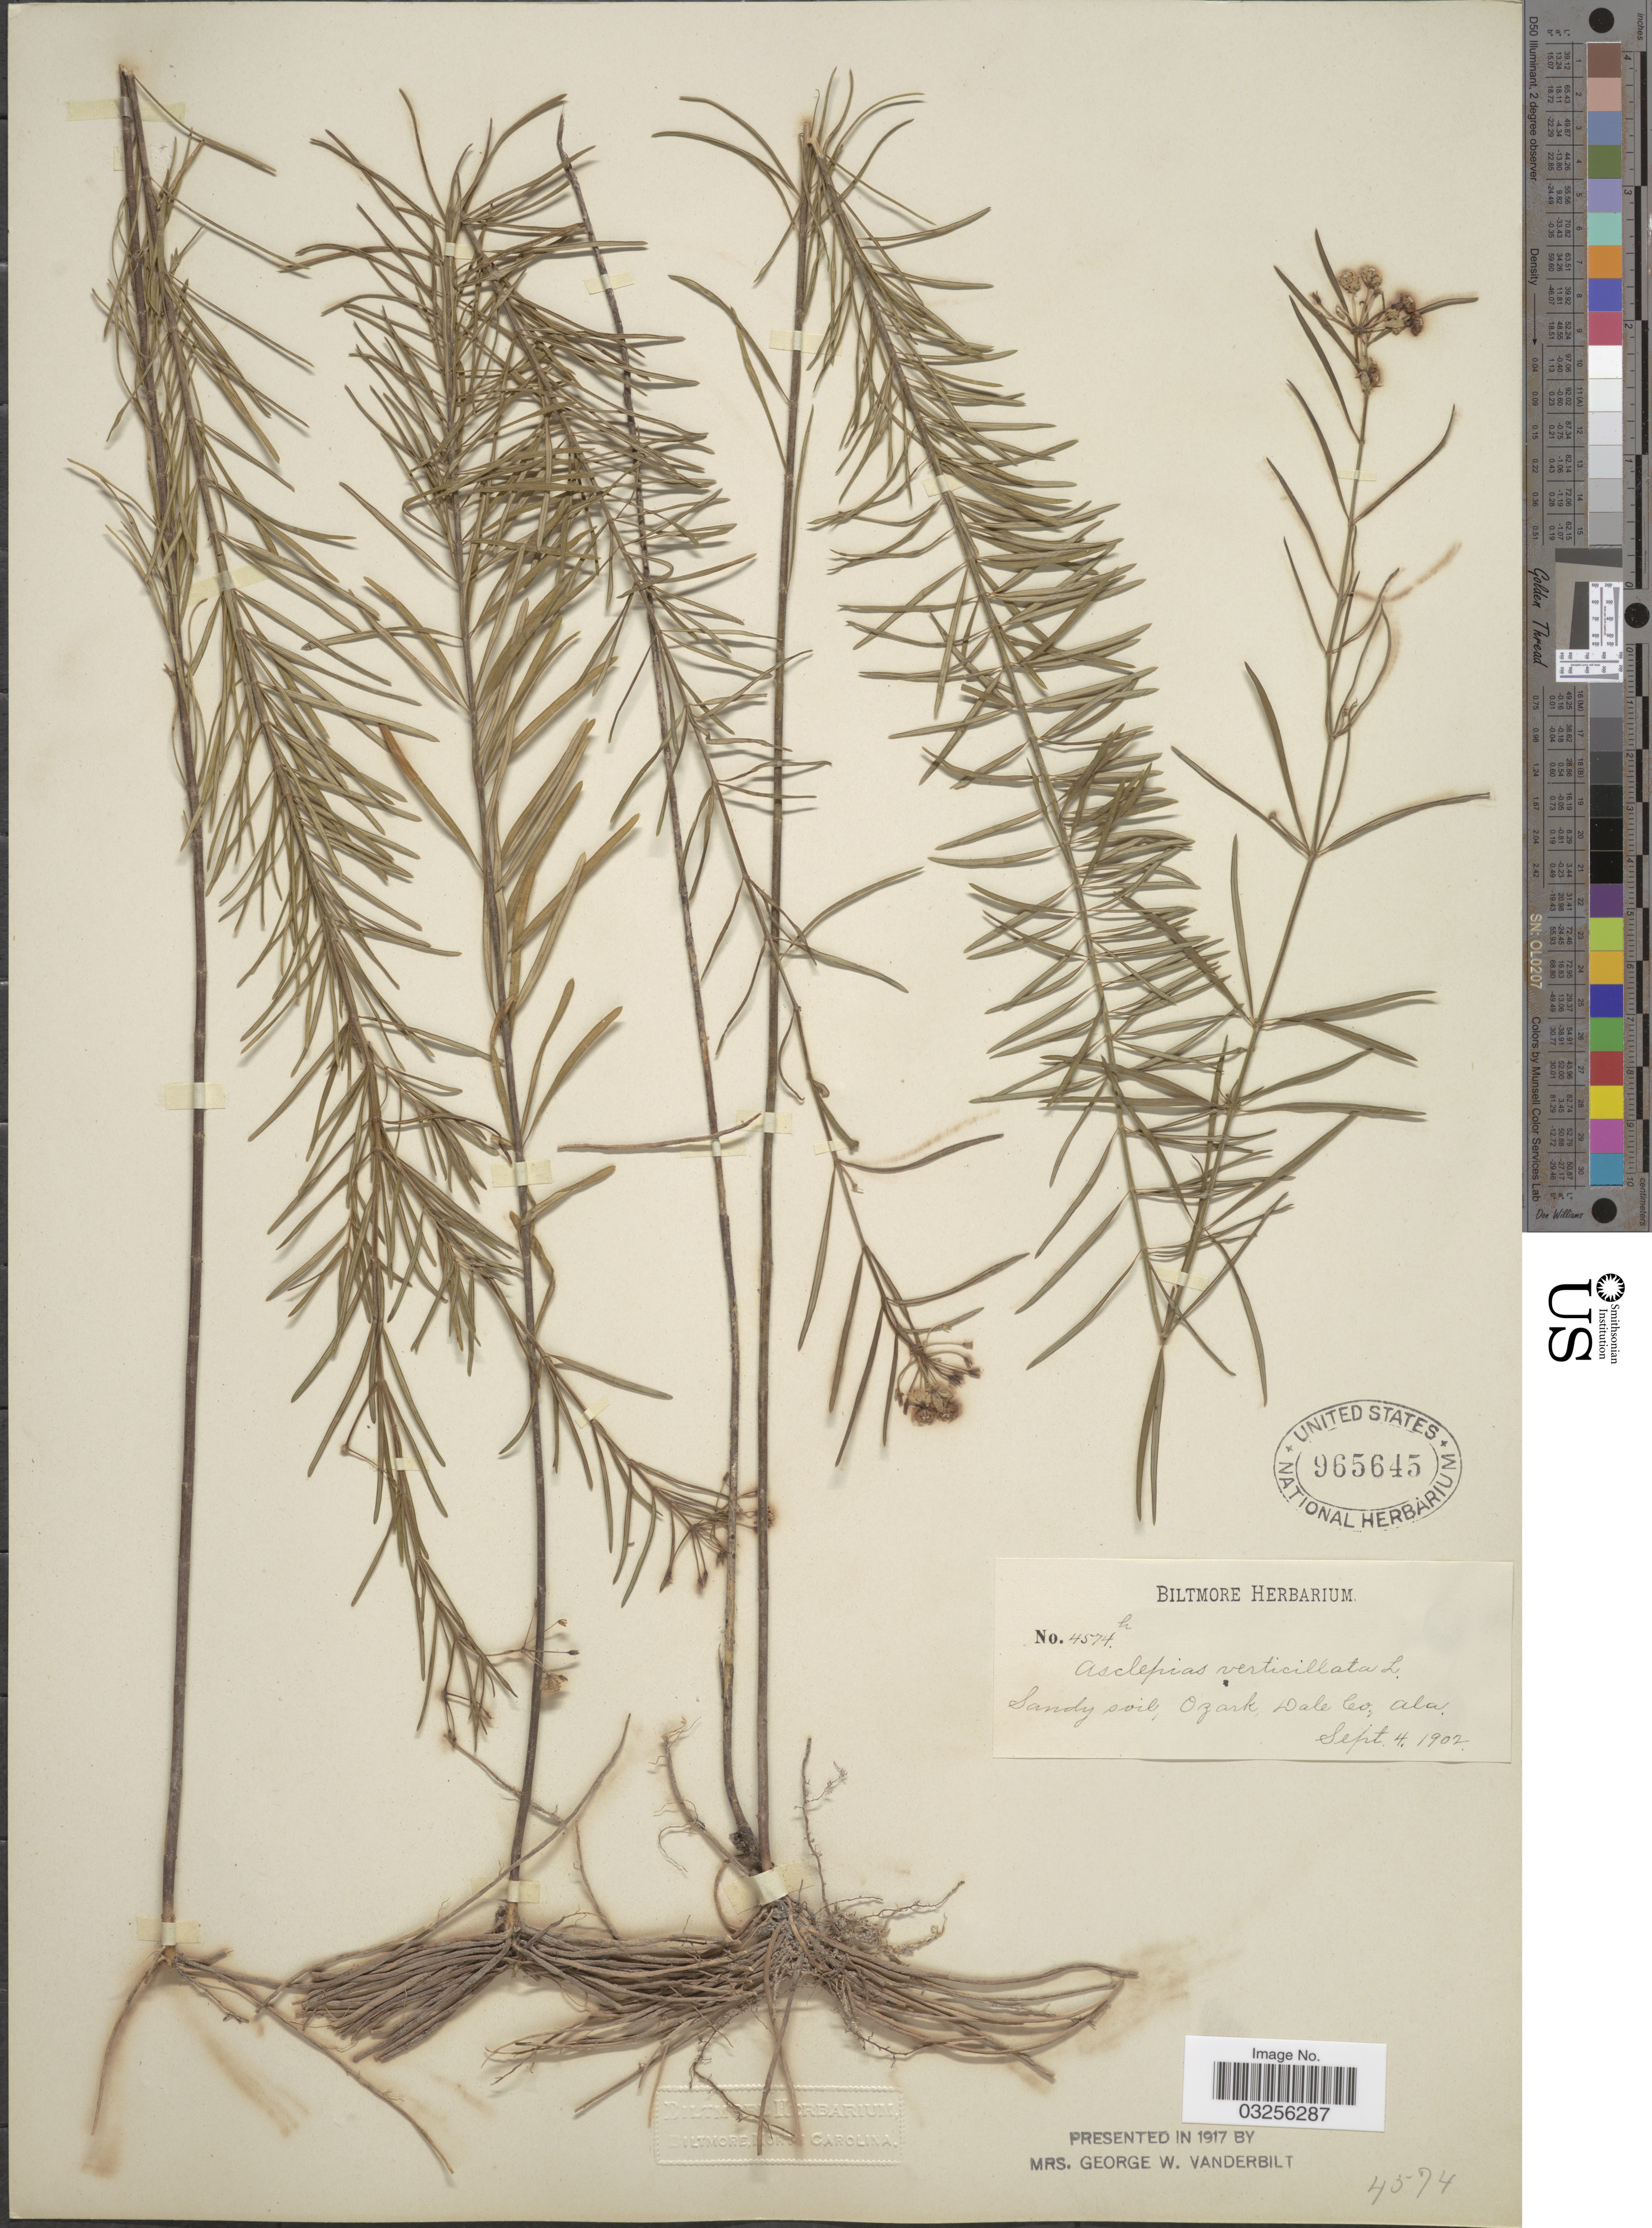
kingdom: Plantae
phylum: Tracheophyta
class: Magnoliopsida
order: Gentianales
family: Apocynaceae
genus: Asclepias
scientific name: Asclepias verticillata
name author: L.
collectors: ex herb. Biltmore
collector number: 4574h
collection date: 1902-09-04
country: United States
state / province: Alabama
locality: Sandy soil, Ozark, Dale Co.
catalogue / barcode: US 965645